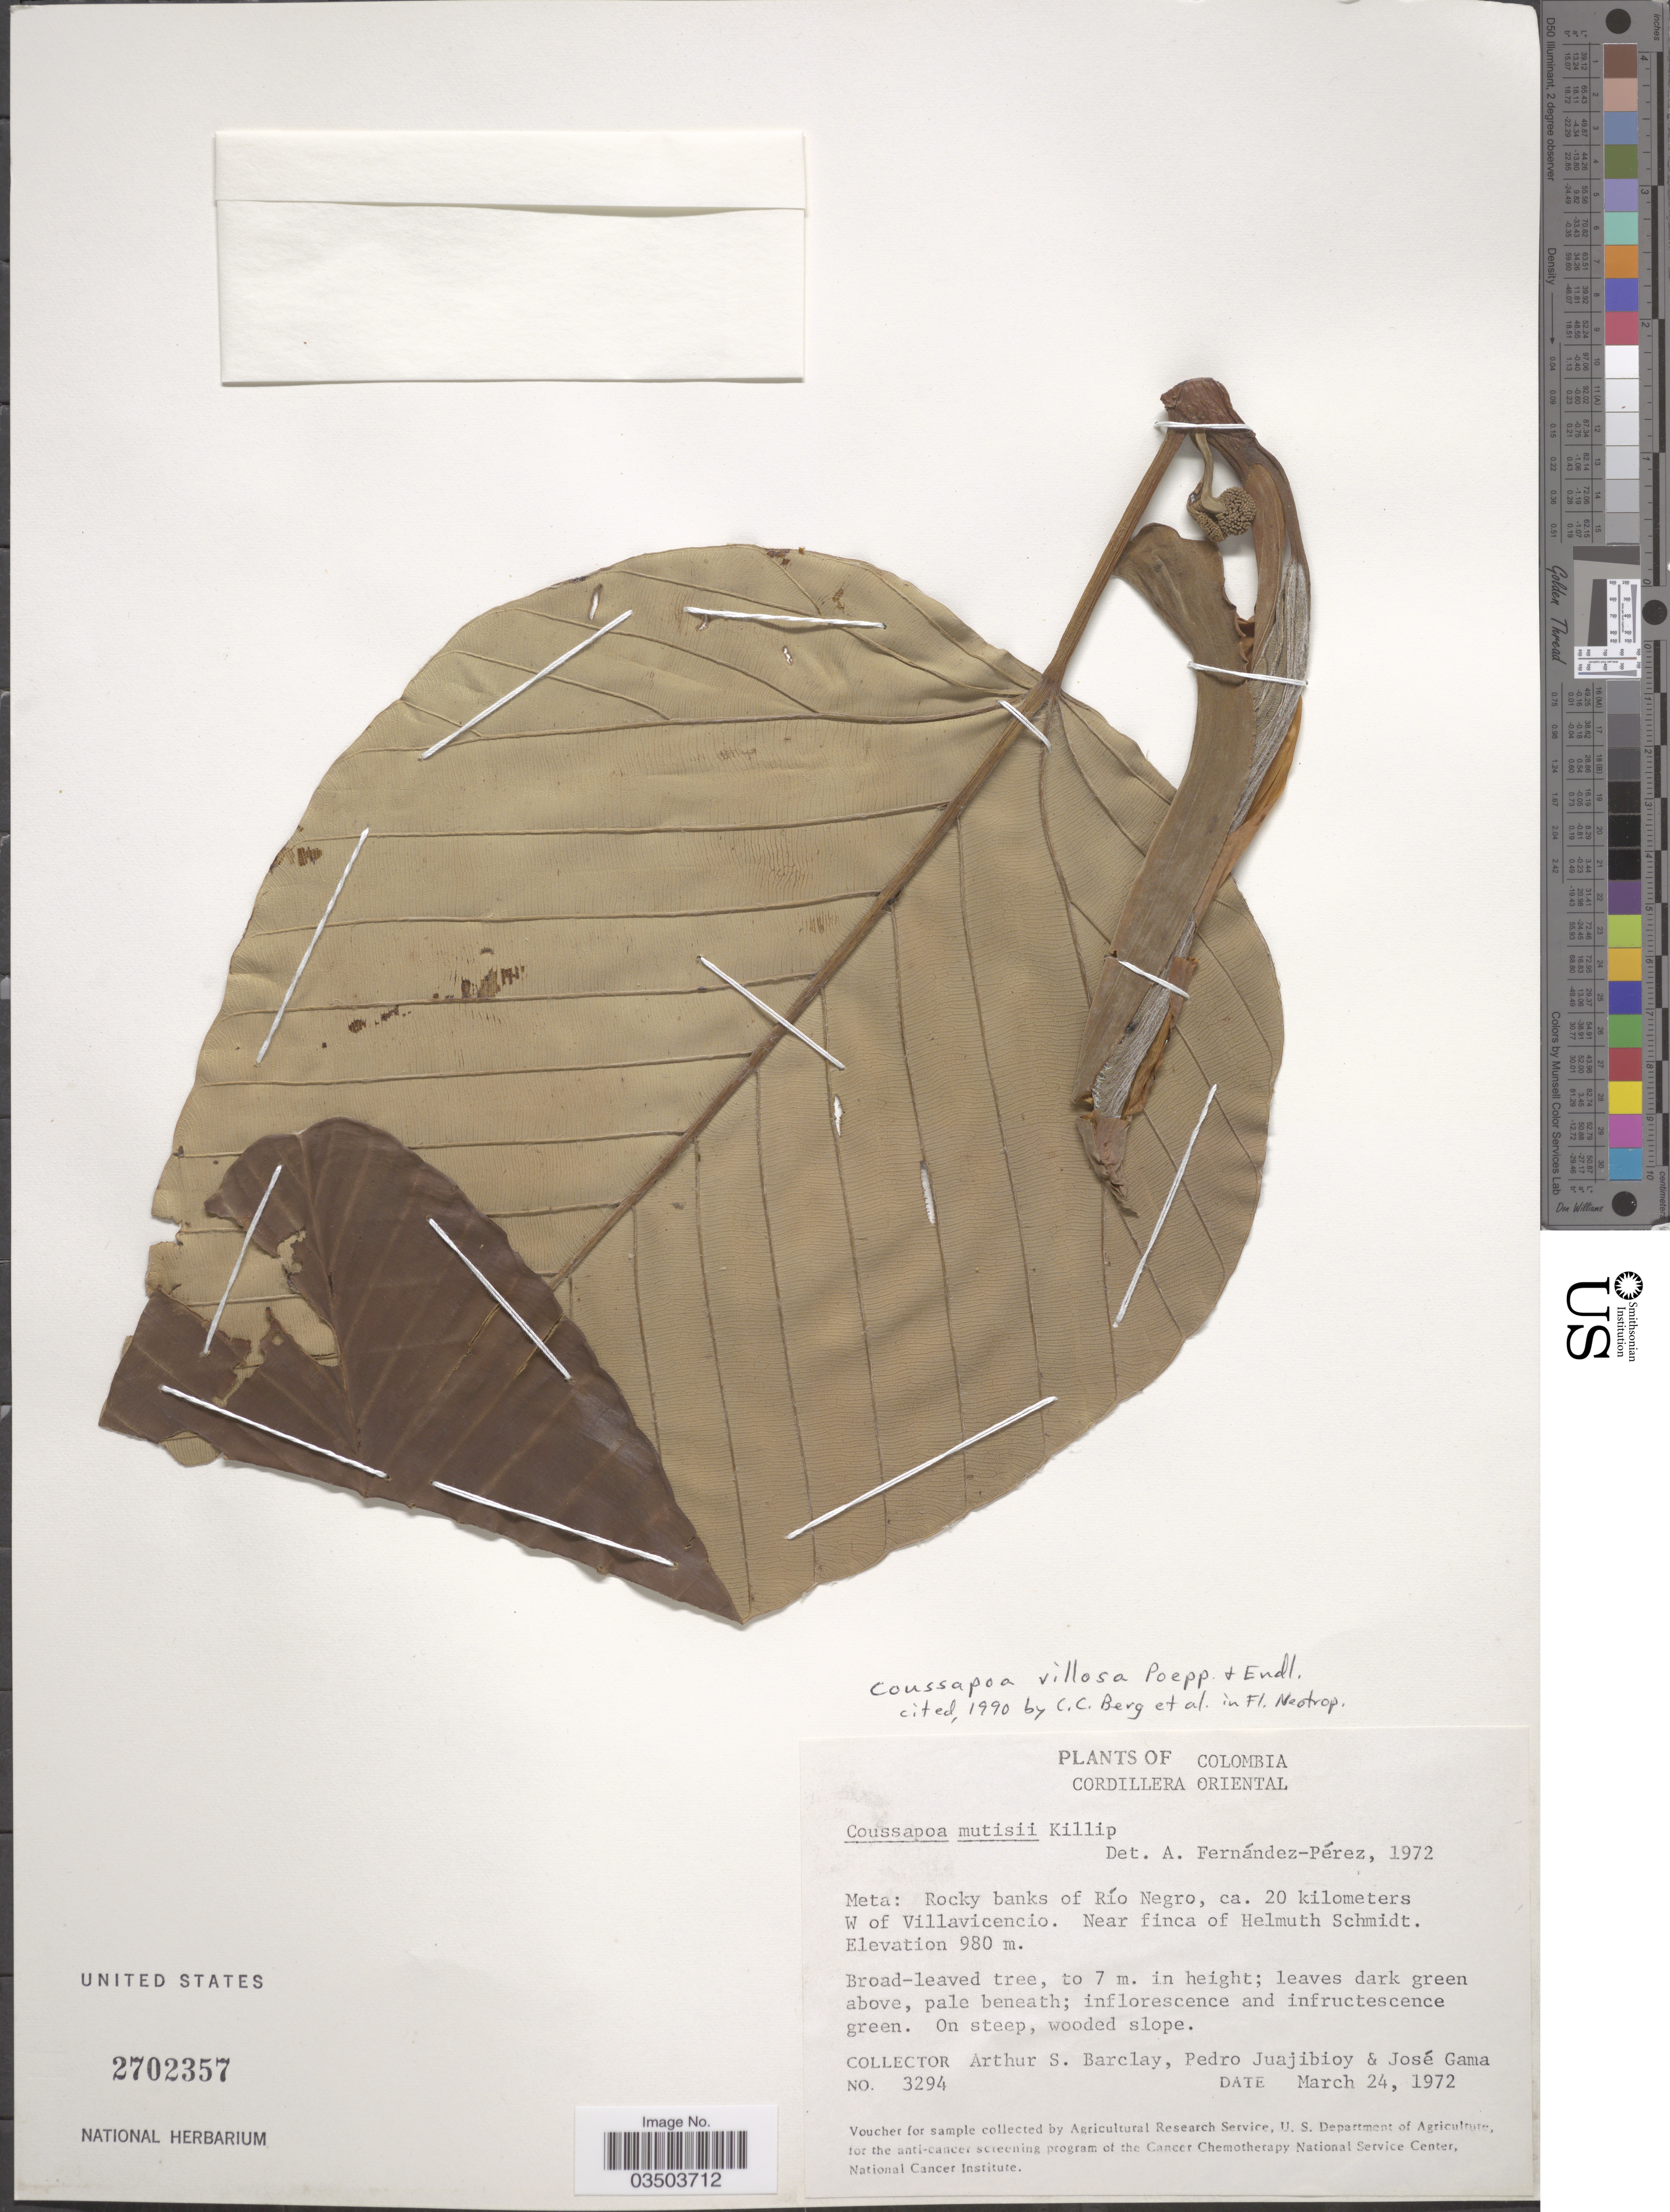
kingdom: Plantae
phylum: Tracheophyta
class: Magnoliopsida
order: Rosales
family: Urticaceae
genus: Coussapoa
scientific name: Coussapoa villosa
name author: Poepp. & Endl.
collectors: A. S. Barclay, P. Juajibioy & J. Gama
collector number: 3294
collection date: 1972-03-24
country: Colombia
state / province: Meta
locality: Cordillera Oriental. Rocky banks of Río Negro, ca. 20 kilometers W of Villavicencio. Near finca of Helmuth Schmidt.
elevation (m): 980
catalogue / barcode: US 2702357